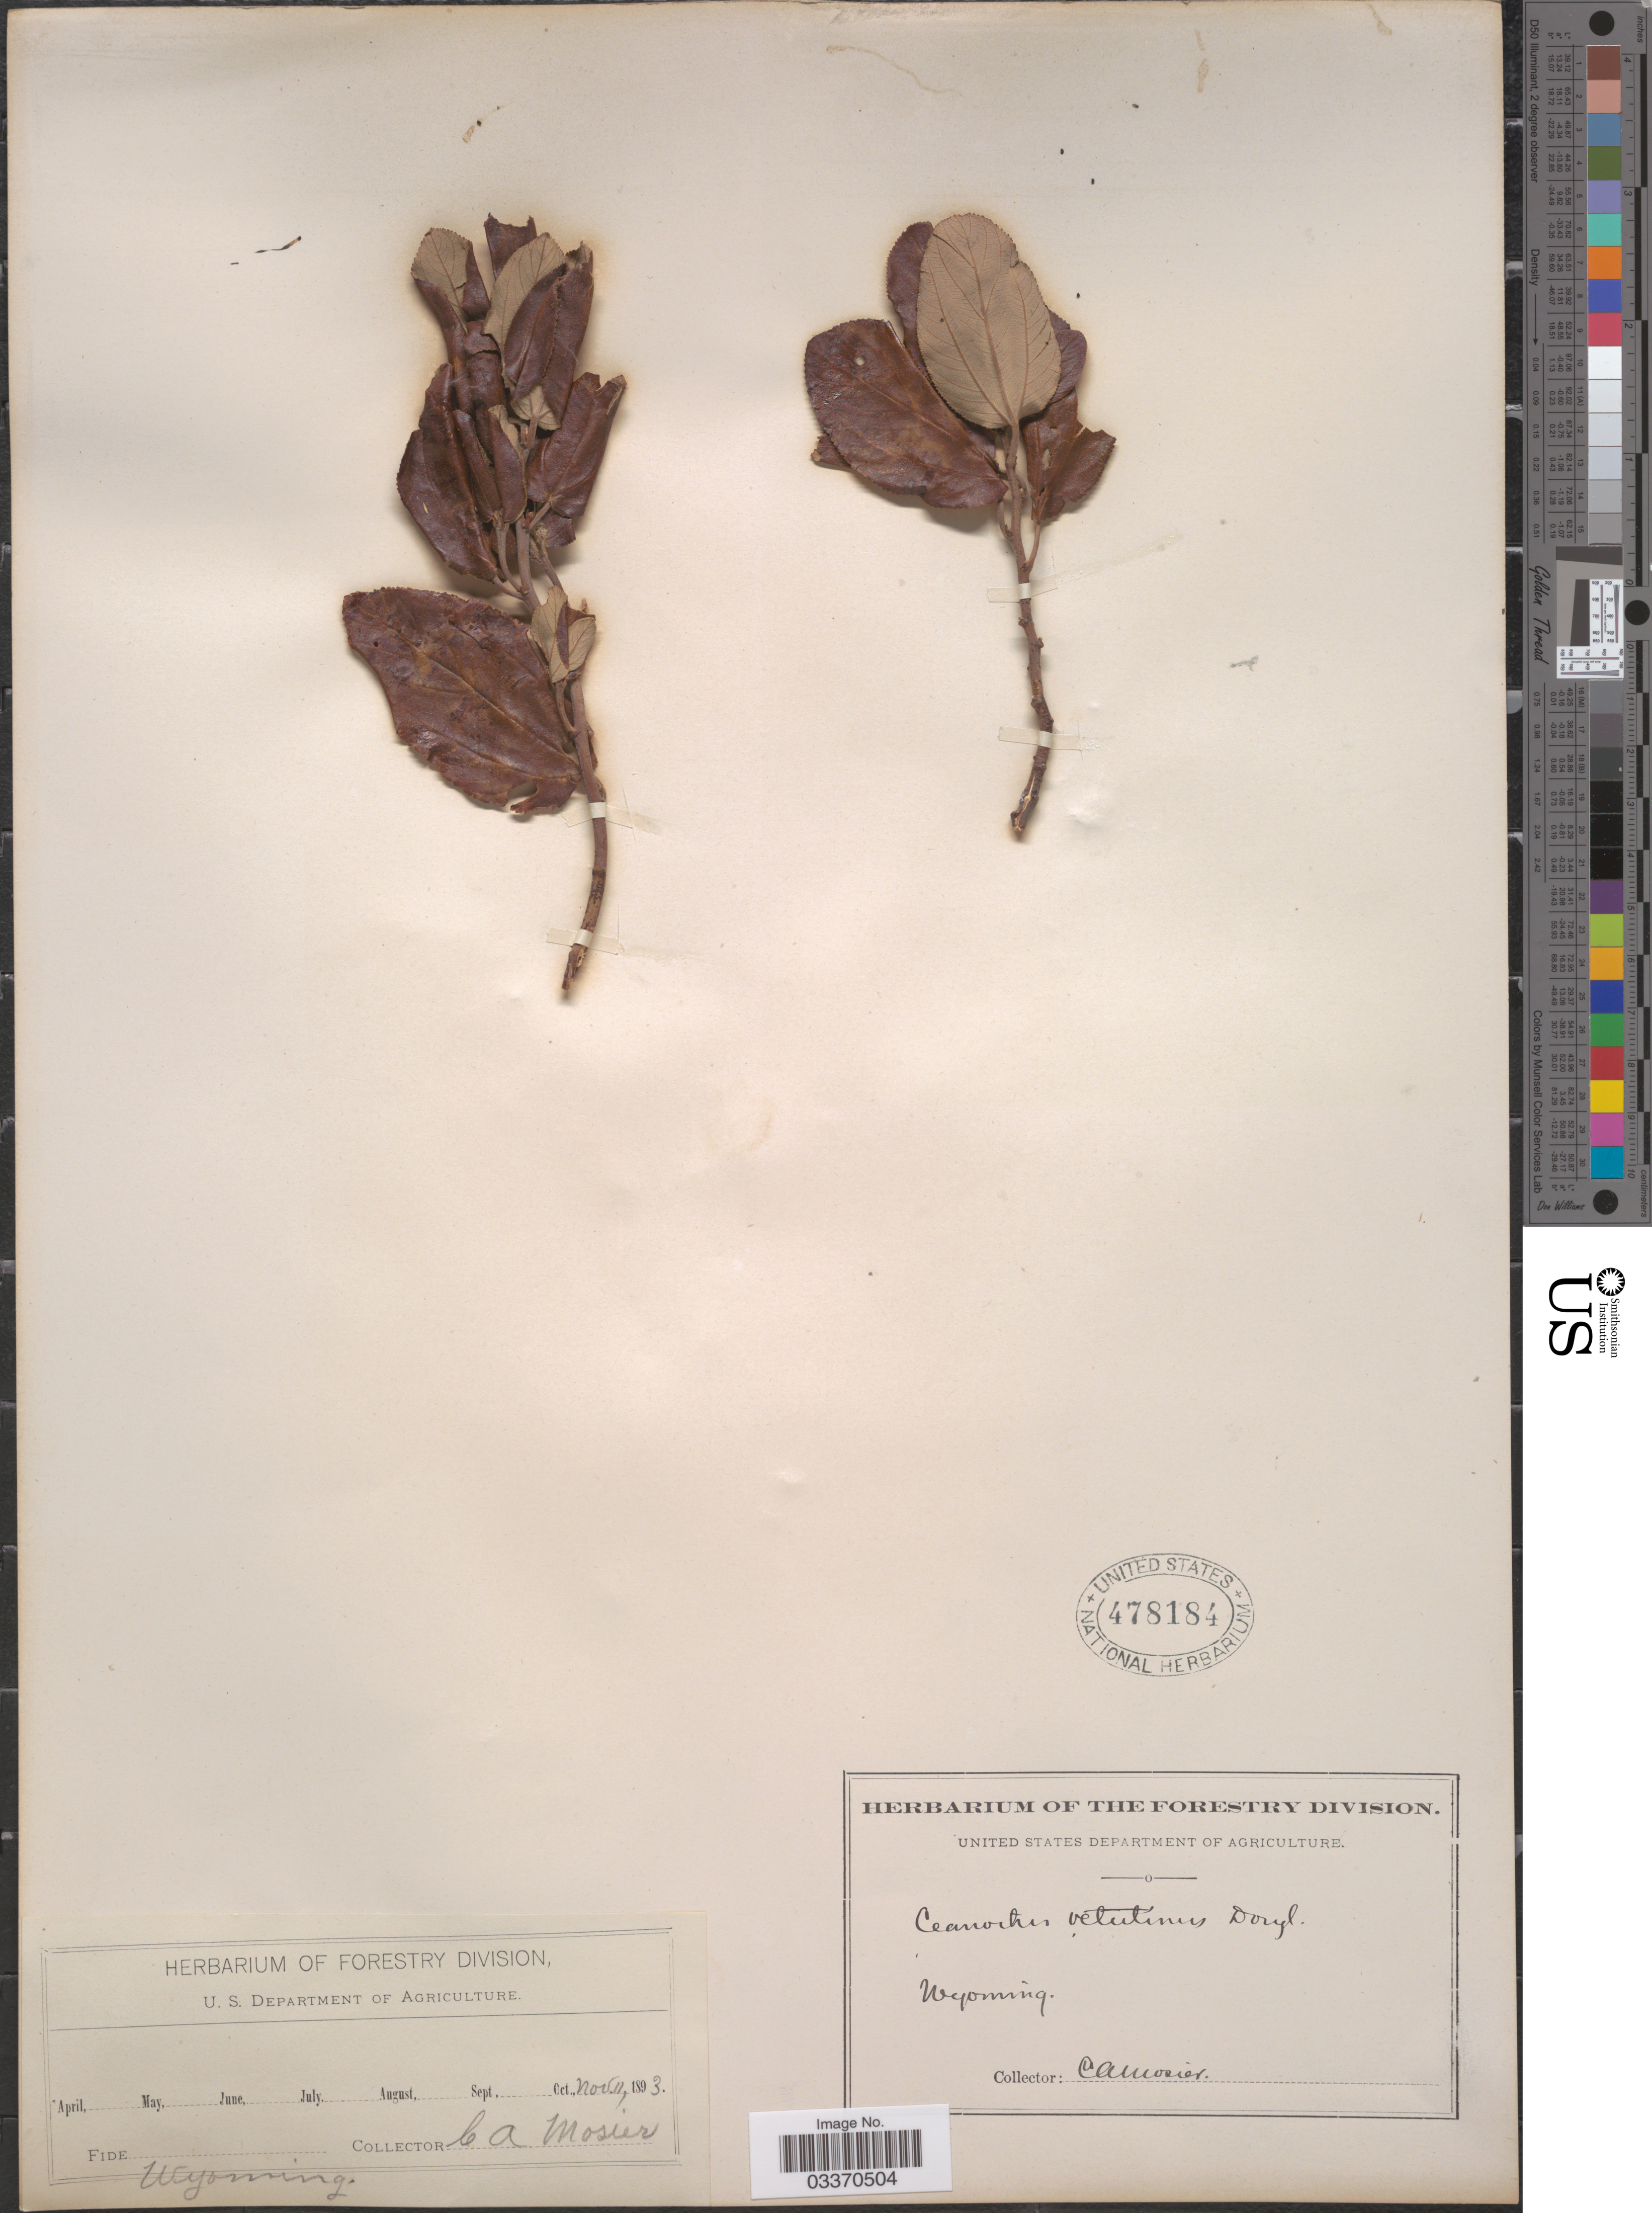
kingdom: Plantae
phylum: Tracheophyta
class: Magnoliopsida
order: Rosales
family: Rhamnaceae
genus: Ceanothus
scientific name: Ceanothus velutinus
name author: Douglas ex Hook.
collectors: C. A. Mosier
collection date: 1893-11-11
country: United States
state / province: Wyoming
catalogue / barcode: US 478184